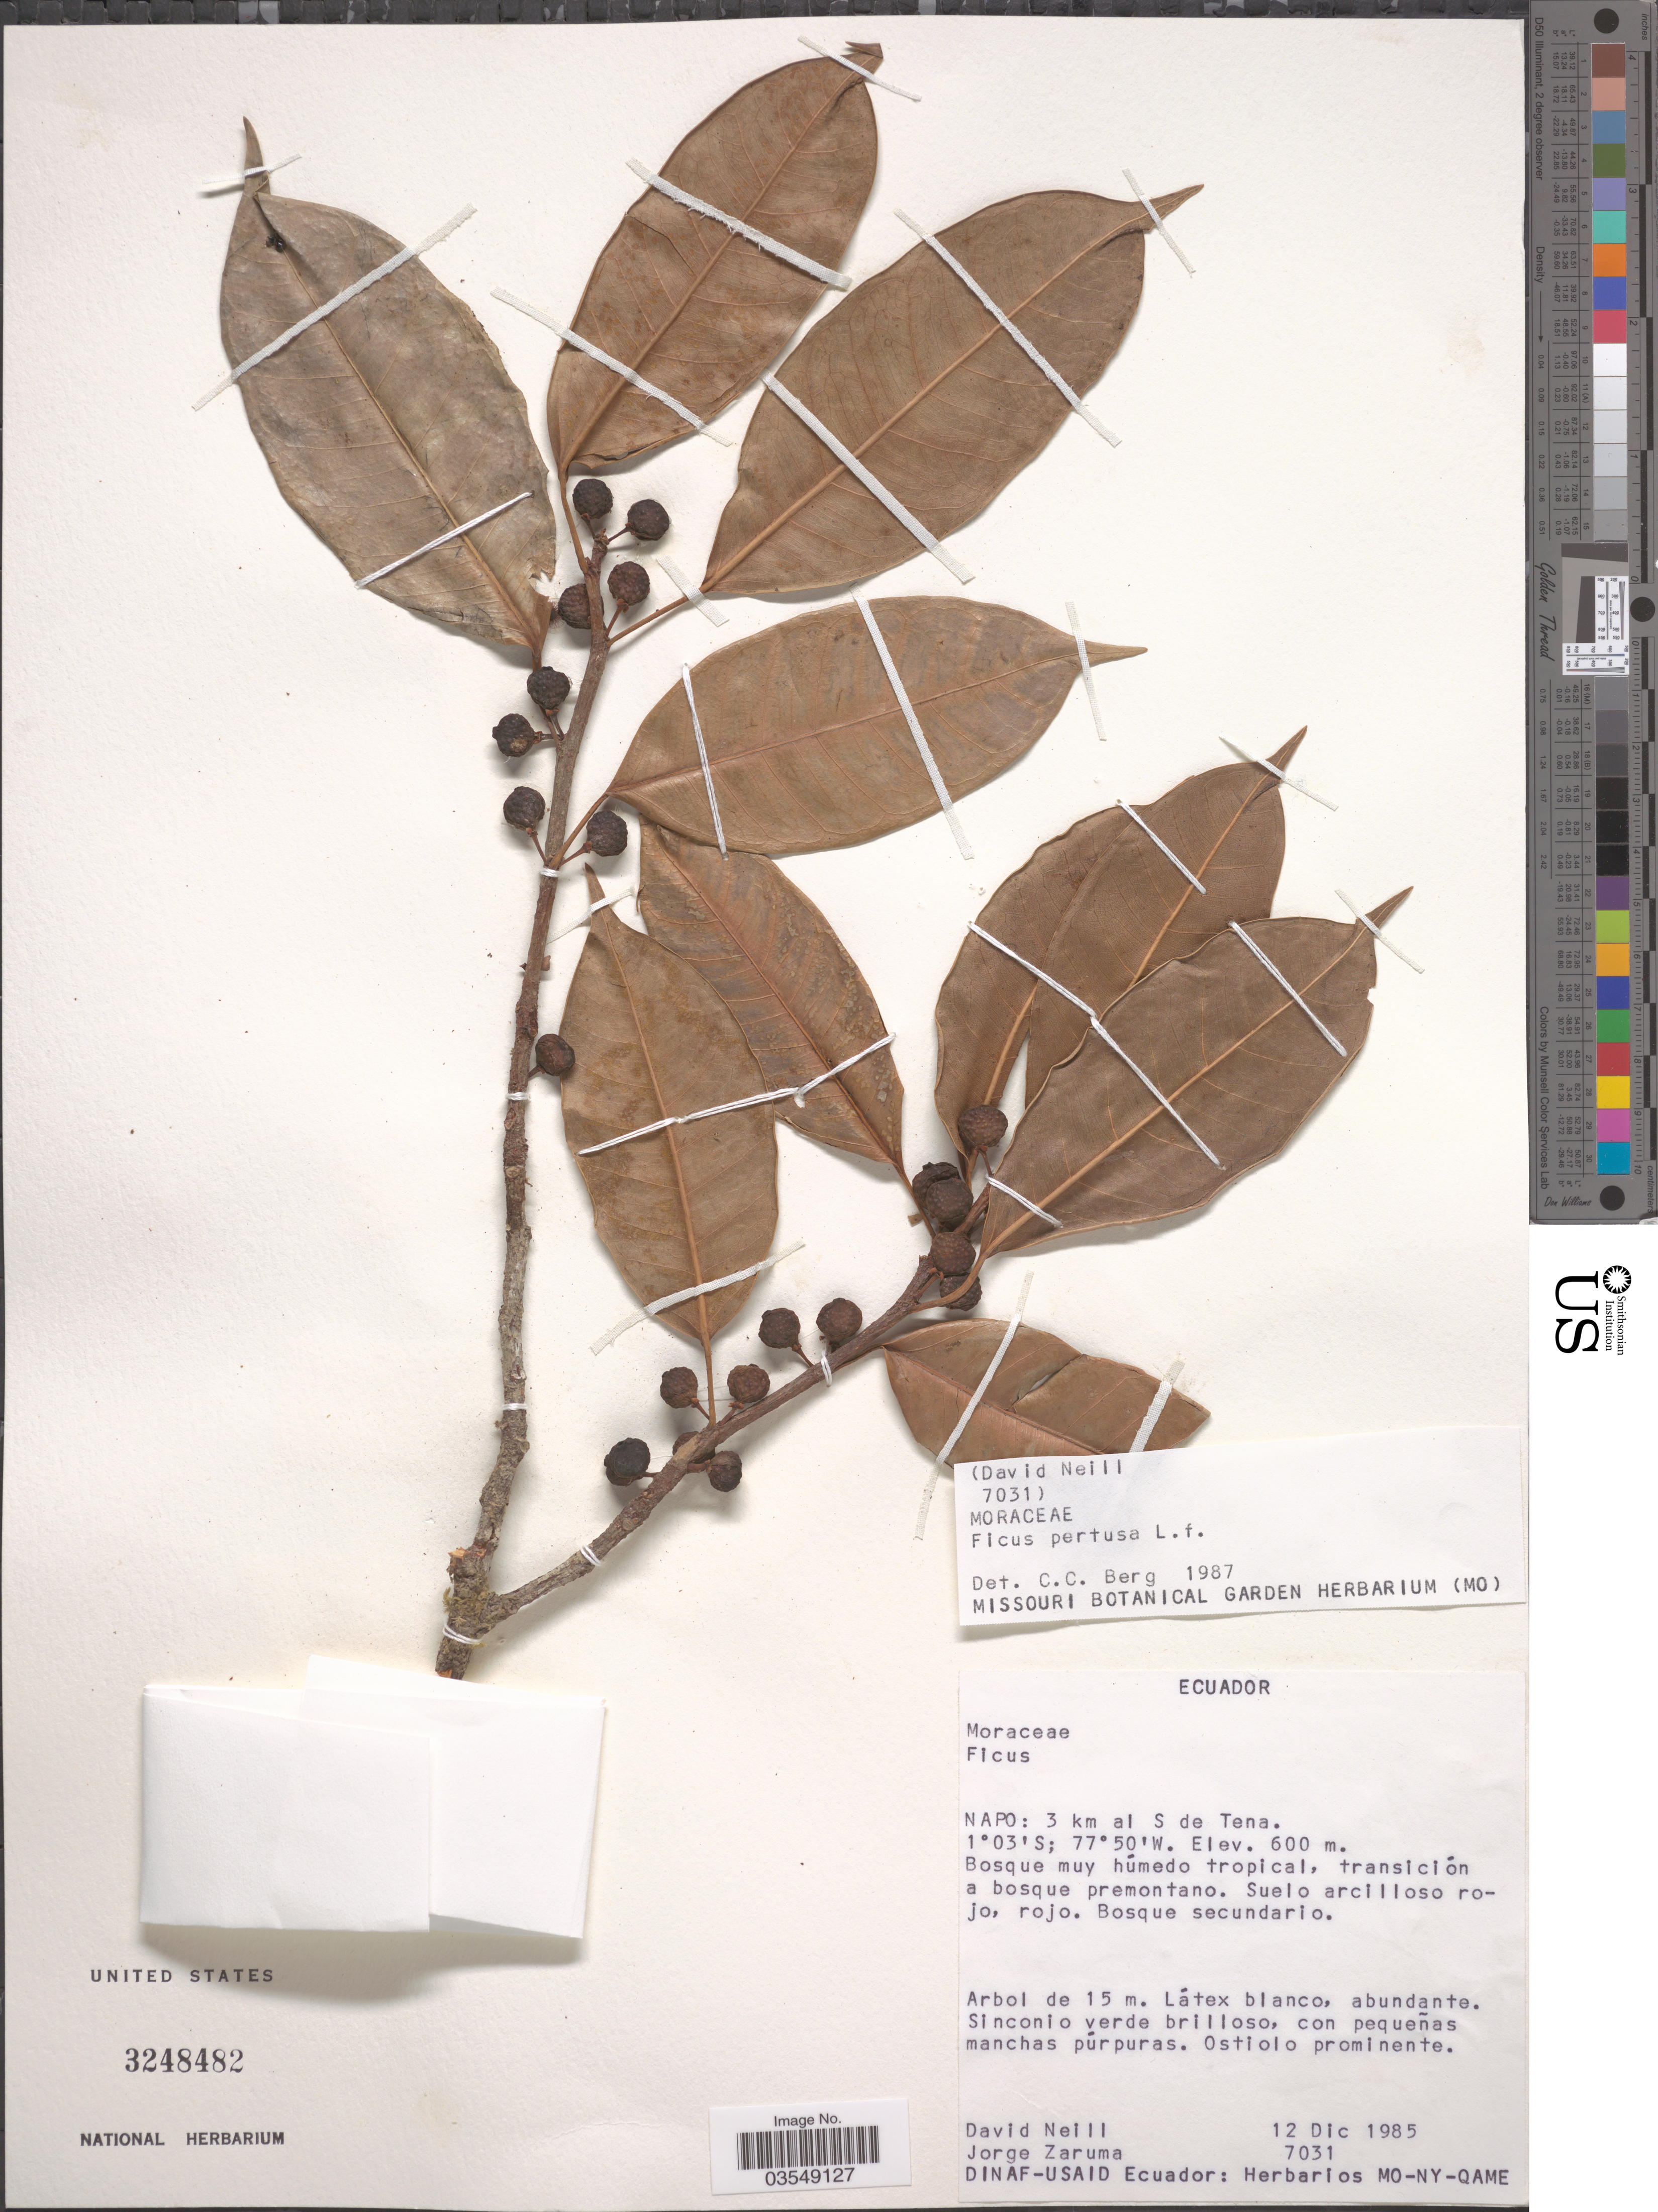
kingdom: Plantae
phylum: Tracheophyta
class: Magnoliopsida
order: Rosales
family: Moraceae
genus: Ficus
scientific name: Ficus nigrotuberculata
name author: Pelissari & Romaniuc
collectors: D. Neill & J. Zaruma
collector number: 7031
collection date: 1985-12-12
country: Ecuador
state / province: Napo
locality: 3 km al S de Tena.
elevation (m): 600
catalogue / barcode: US 3248482